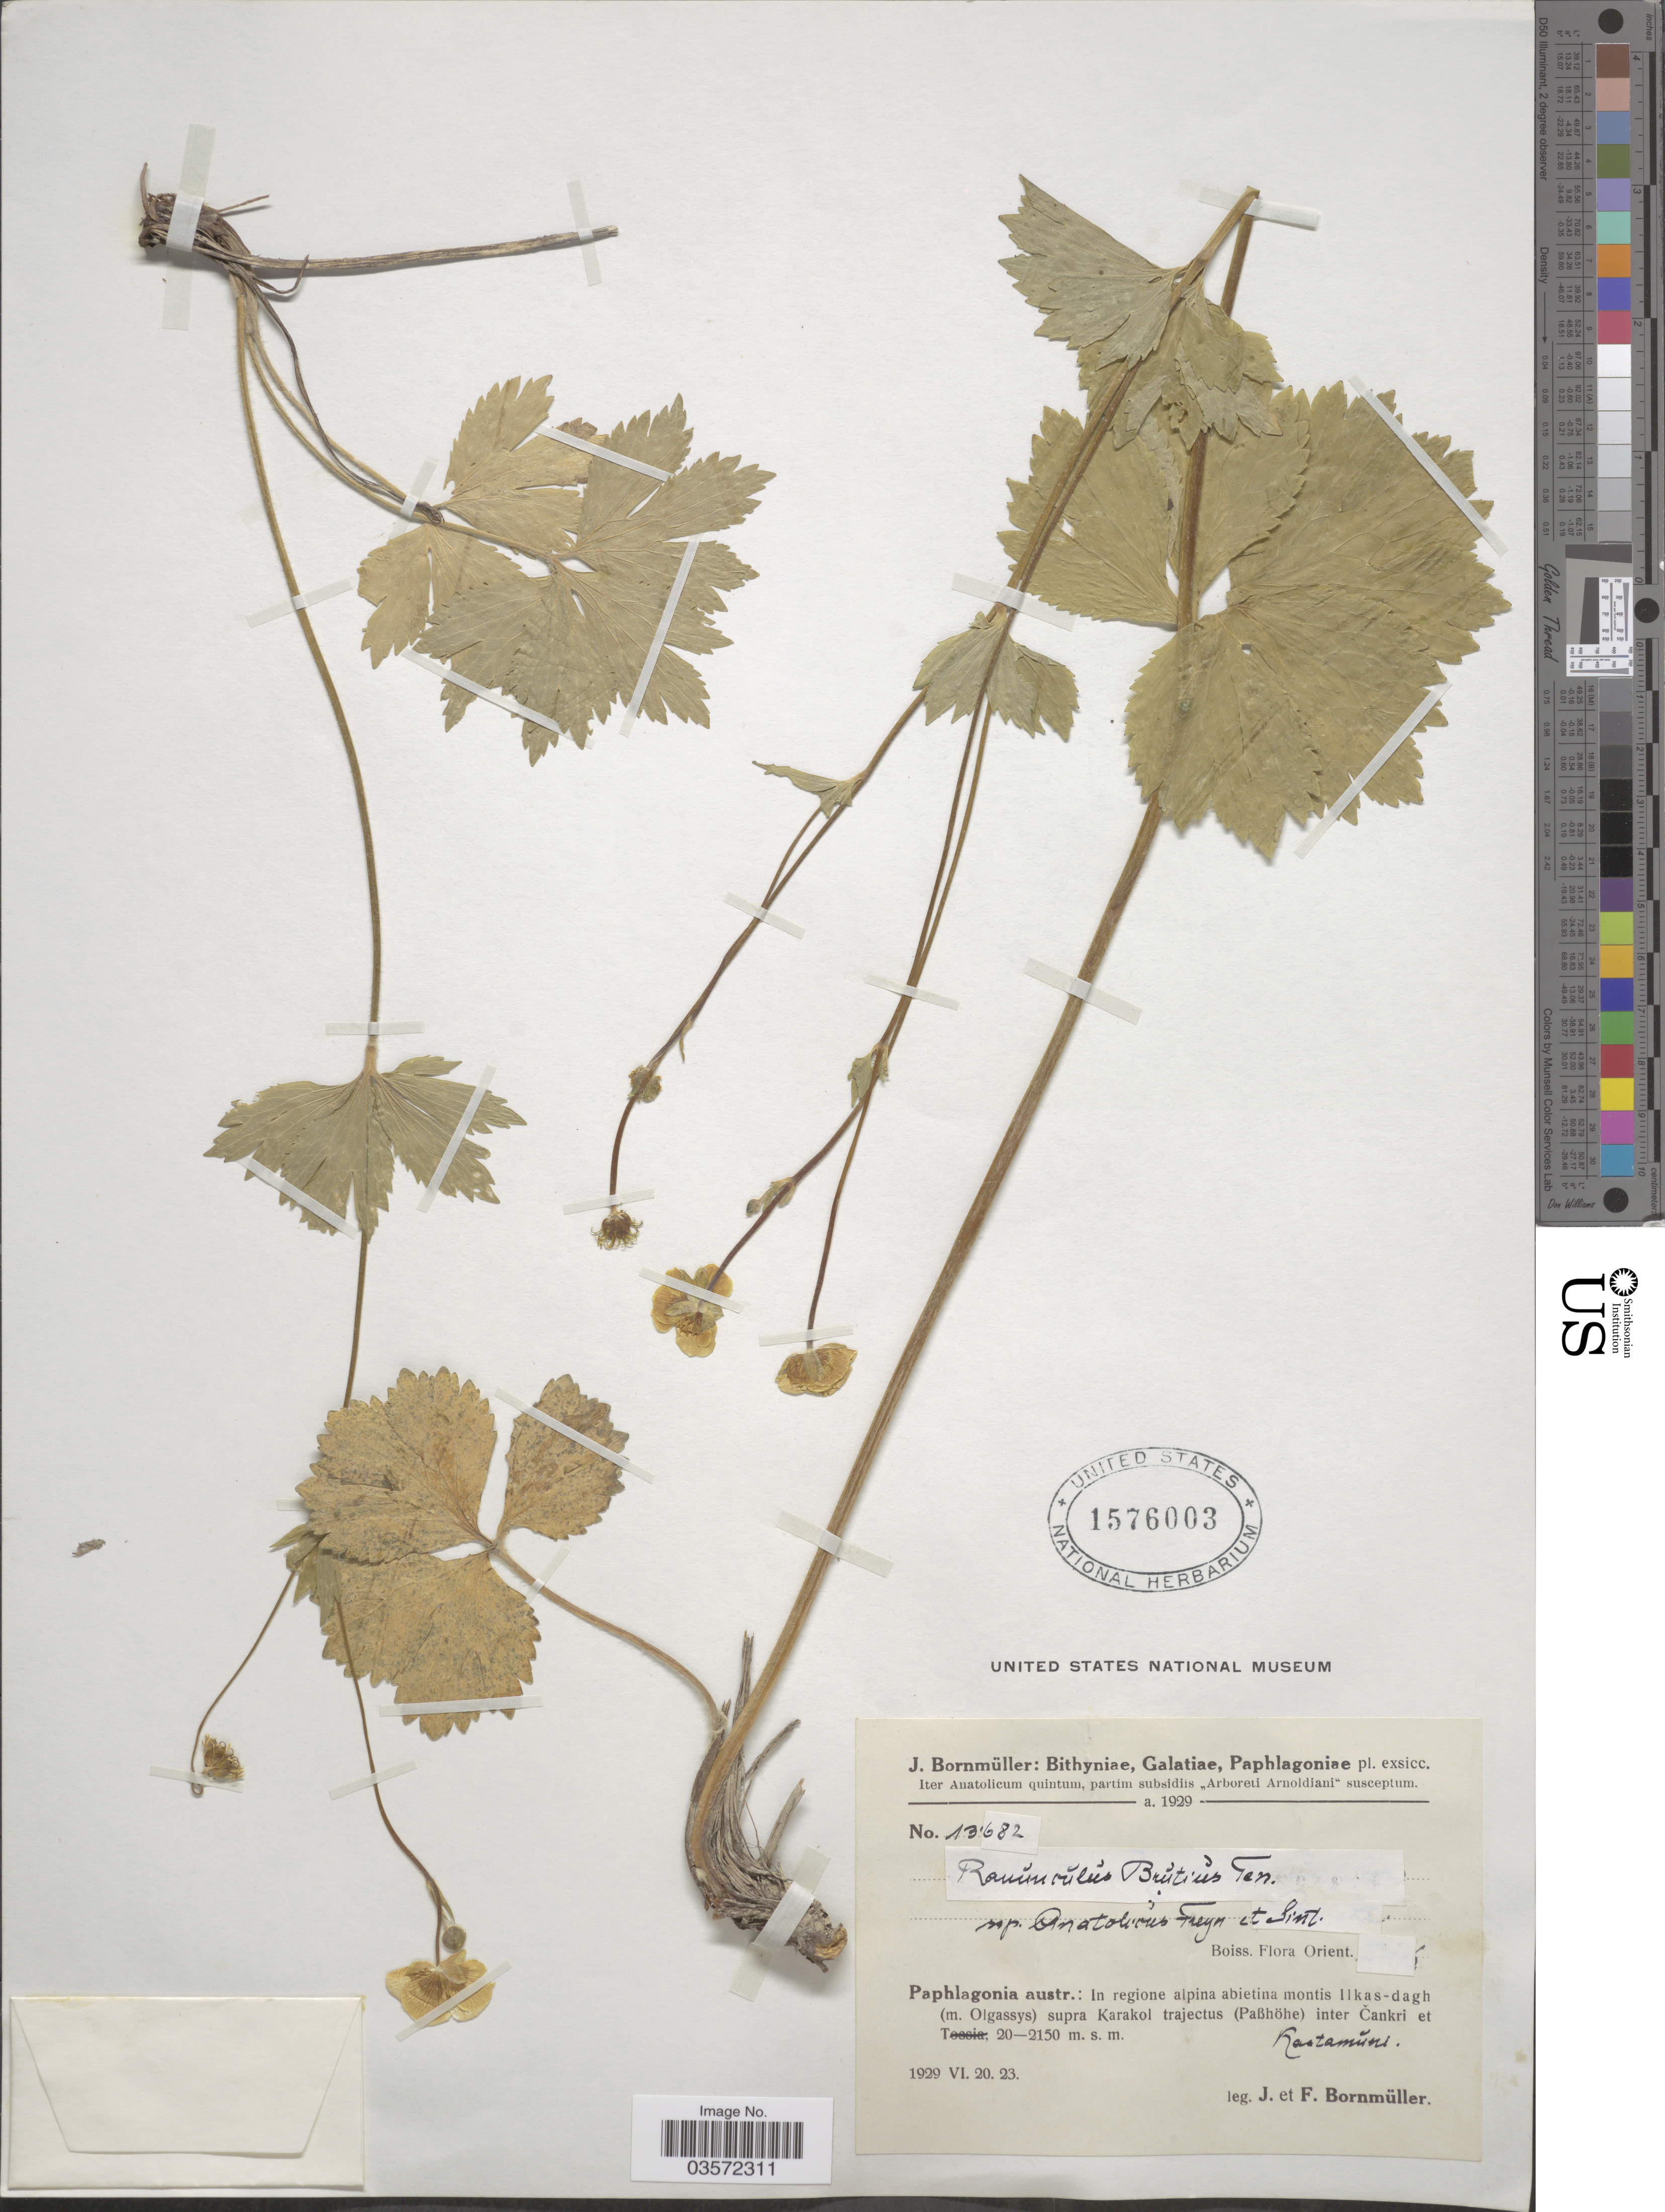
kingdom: Plantae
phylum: Tracheophyta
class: Magnoliopsida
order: Ranunculales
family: Ranunculaceae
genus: Ranunculus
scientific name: Ranunculus brutius subsp. anatolicus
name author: Freyn & Sint.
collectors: J. Bornmüller & F. Bornmüller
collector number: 13682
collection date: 1929-06-20/1929-06-23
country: Turkey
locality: Pahlpagoniae austr.: In regione alpina abietina montis Ilkas-dagh (m. Olgassys) supra Karakol trajectus (Paßhöhe) inter Čankri.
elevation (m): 2000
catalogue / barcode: US 1576003